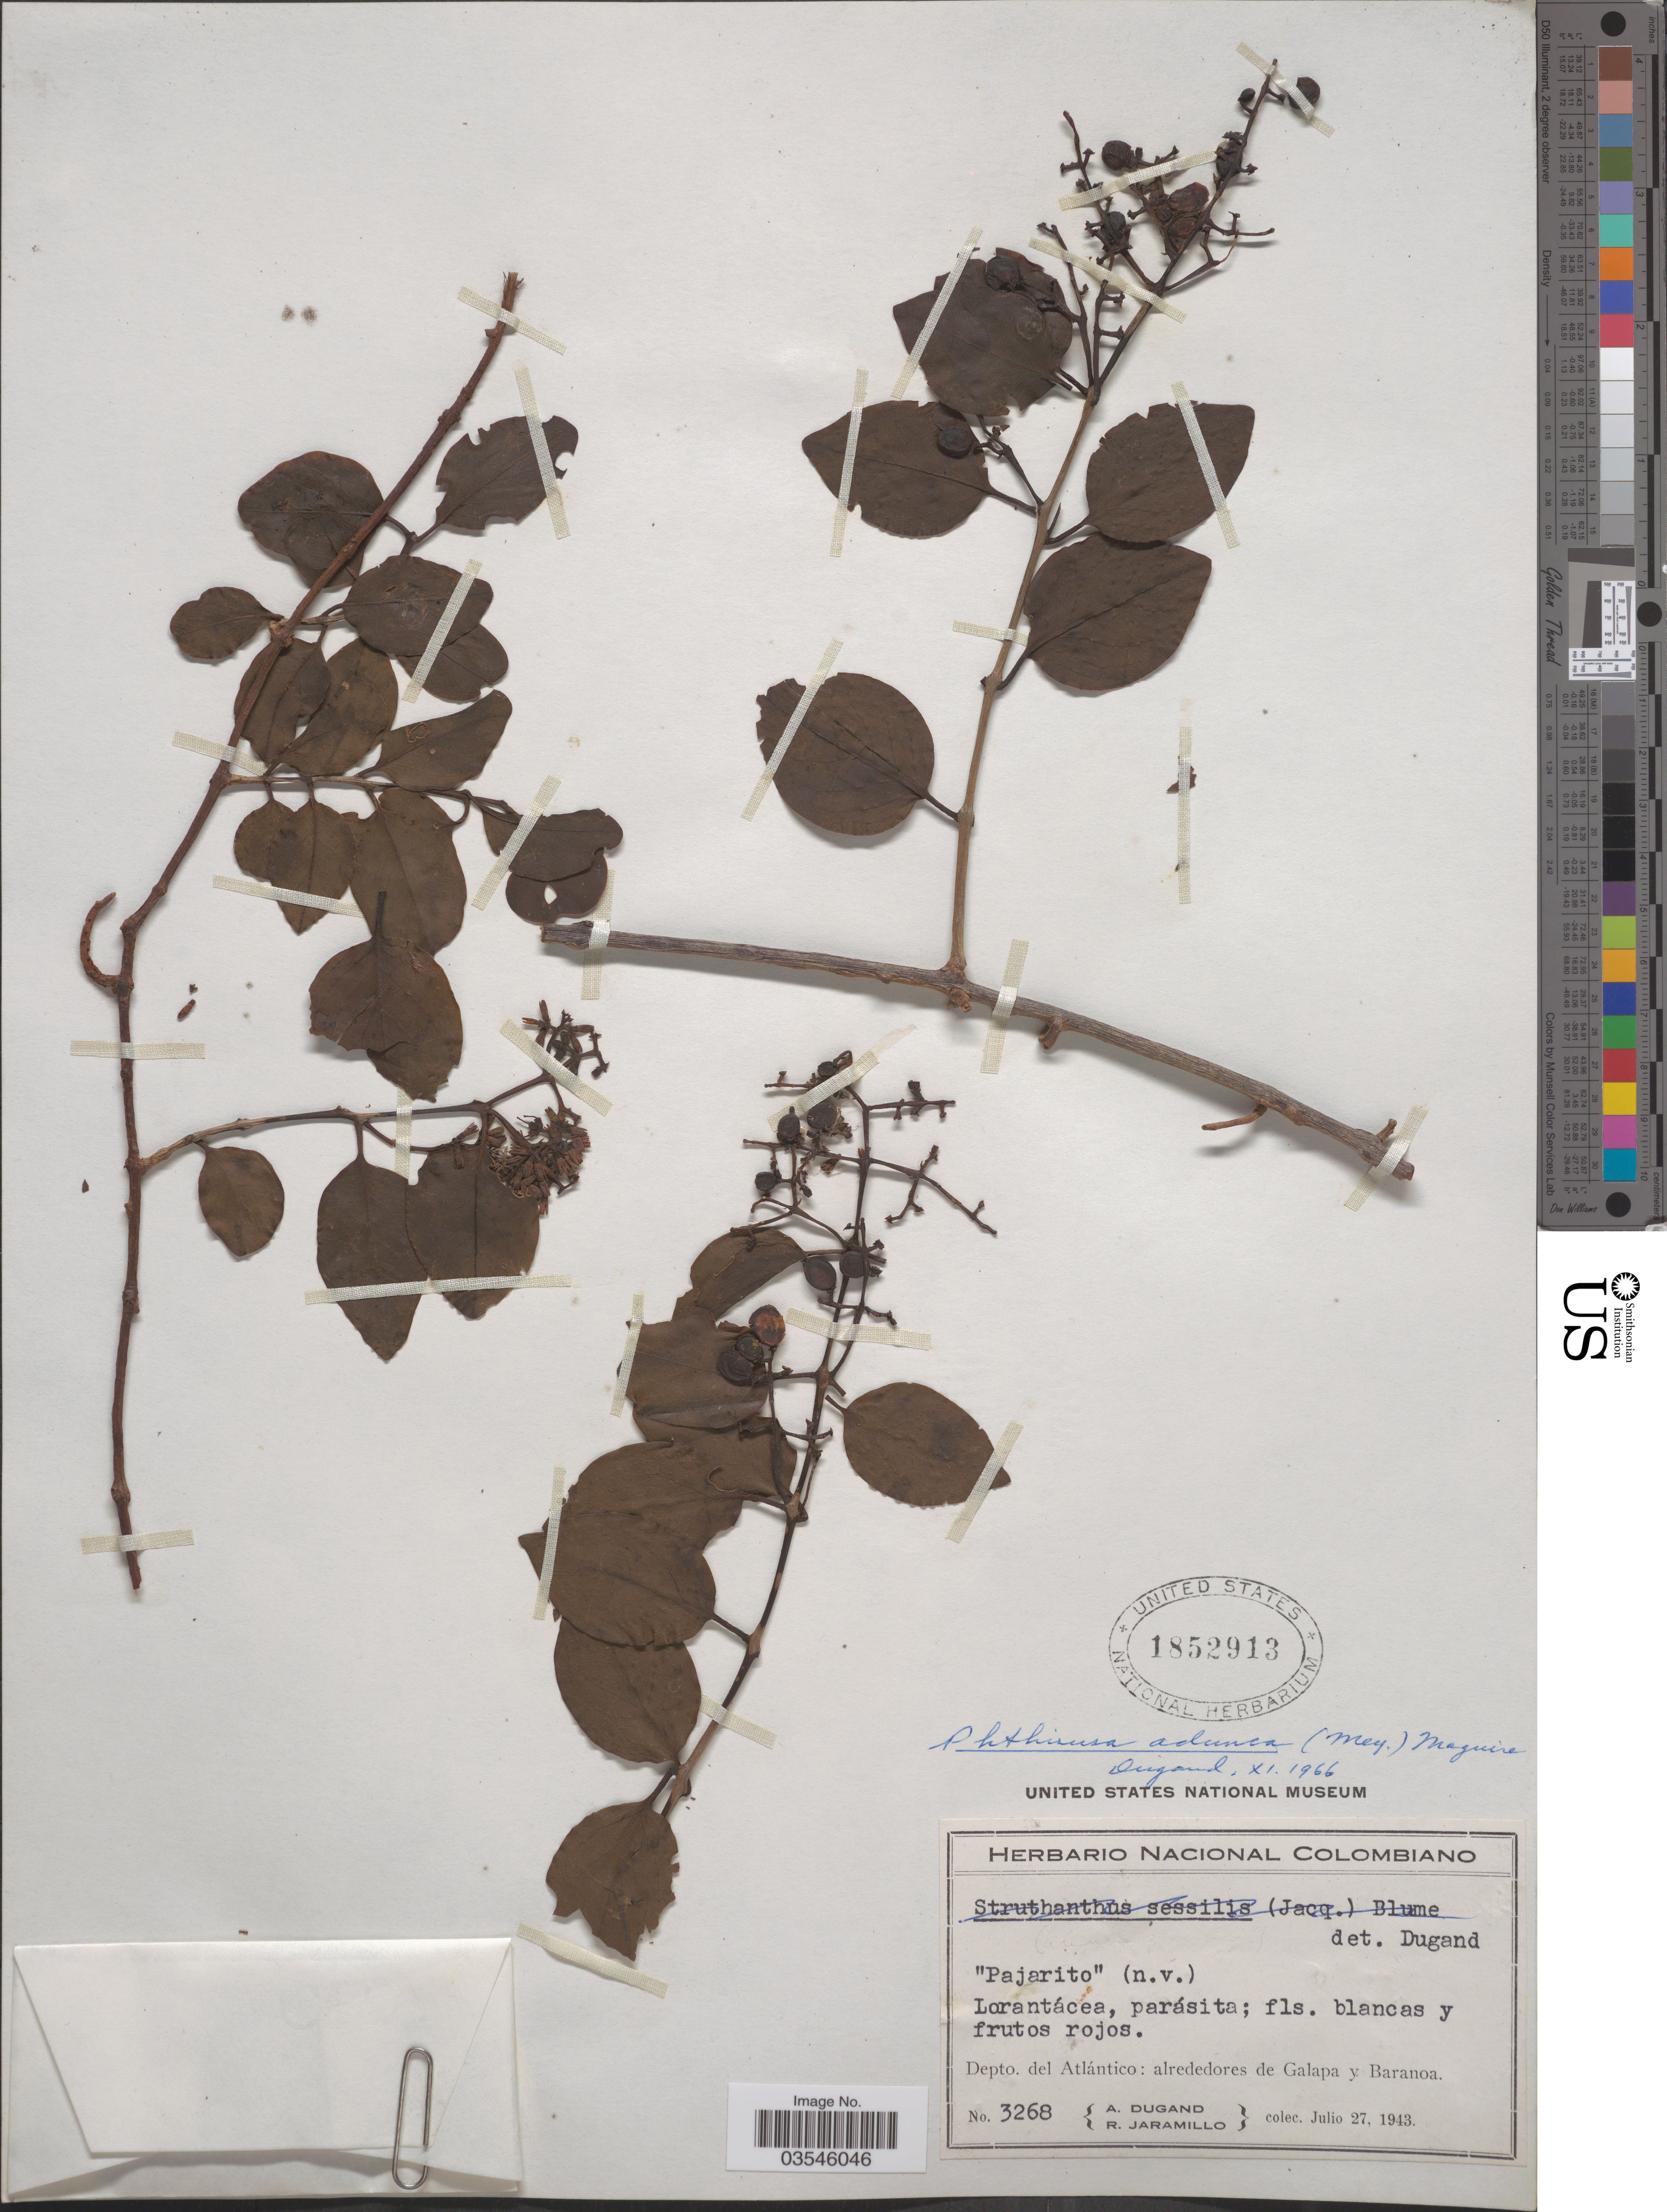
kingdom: Plantae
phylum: Tracheophyta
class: Magnoliopsida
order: Santalales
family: Loranthaceae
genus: Phthirusa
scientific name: Phthirusa adunca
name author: (G. Mey.) Maguire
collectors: A. Dugand & R. Jaramillo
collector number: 3268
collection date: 1943-07-27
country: Colombia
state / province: Atlántico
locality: Depto. del Atlántico: alrededores de Galapa y Baranoa.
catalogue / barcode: US 1852913